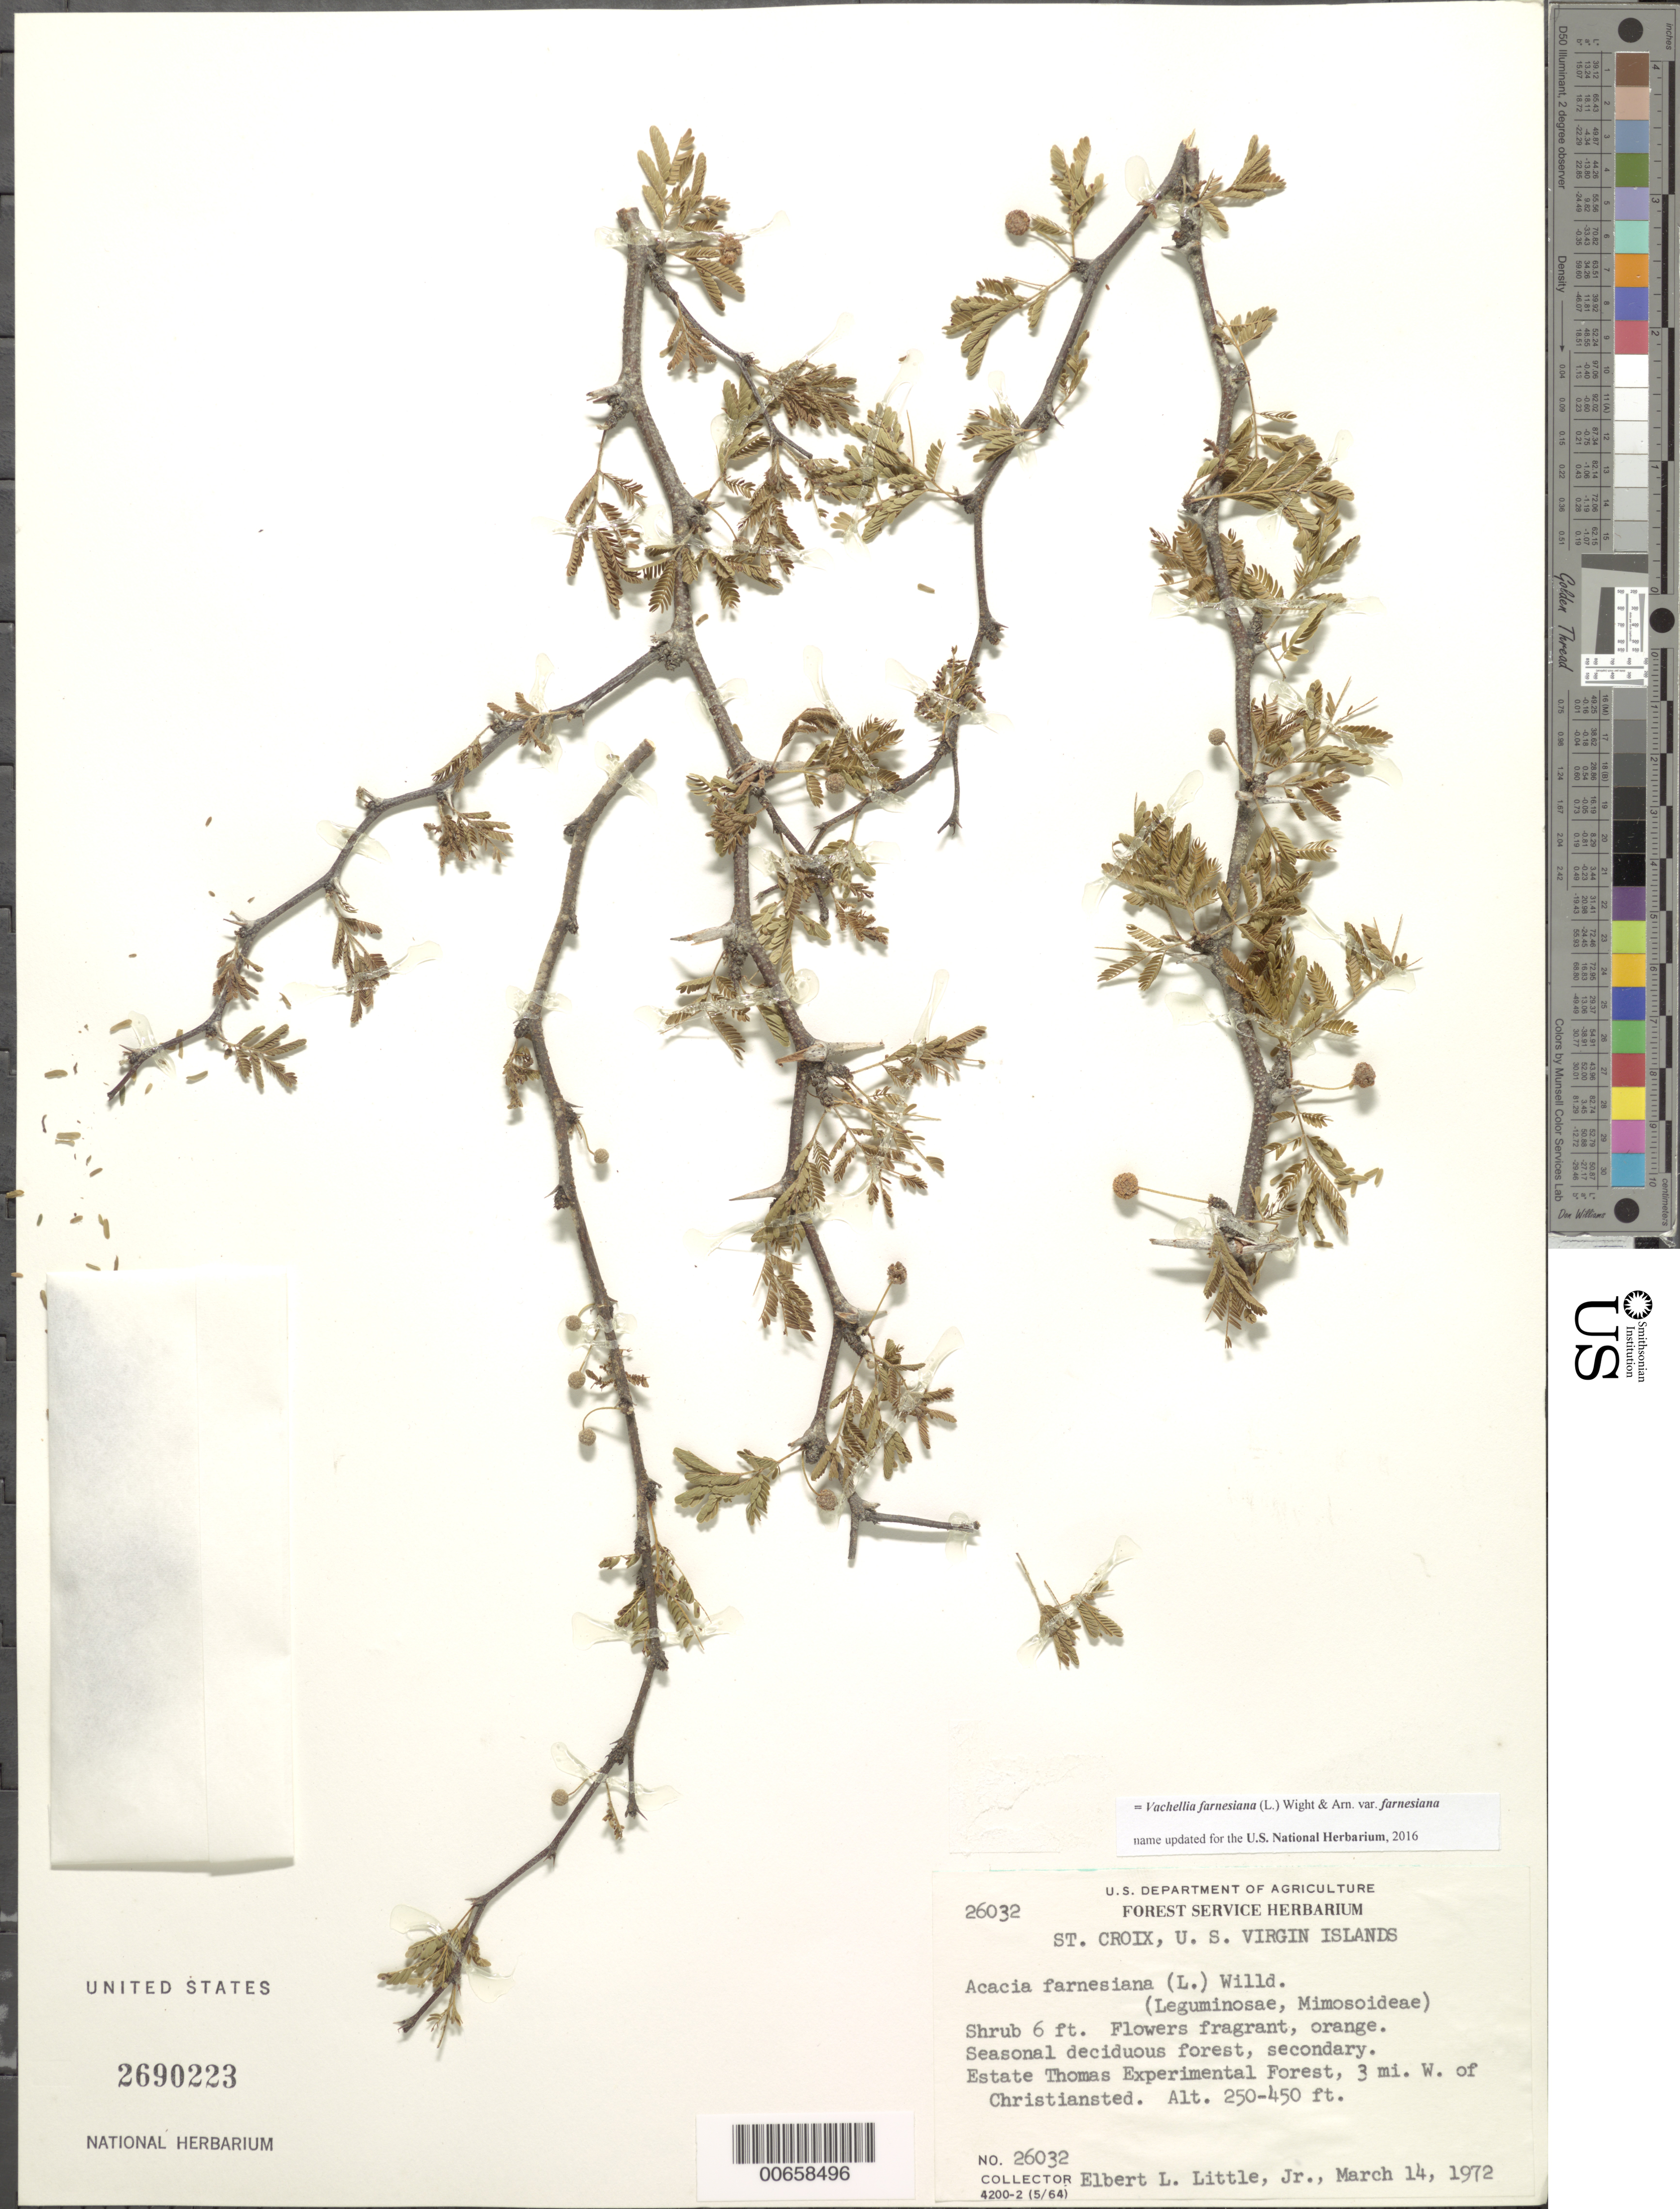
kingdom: Plantae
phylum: Tracheophyta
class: Magnoliopsida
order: Fabales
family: Fabaceae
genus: Vachellia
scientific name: Vachellia farnesiana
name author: (L.) Wight & Arn.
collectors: E. L. Little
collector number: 26032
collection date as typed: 14 Mar 1972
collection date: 1972-03-14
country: U.S. Virgin Islands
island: St. Croix Island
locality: Christiansted, 3 mi W of; Estate Thomas Experimental Forest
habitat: Seasonal deciduous forest, secondary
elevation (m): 76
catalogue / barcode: US 2690223